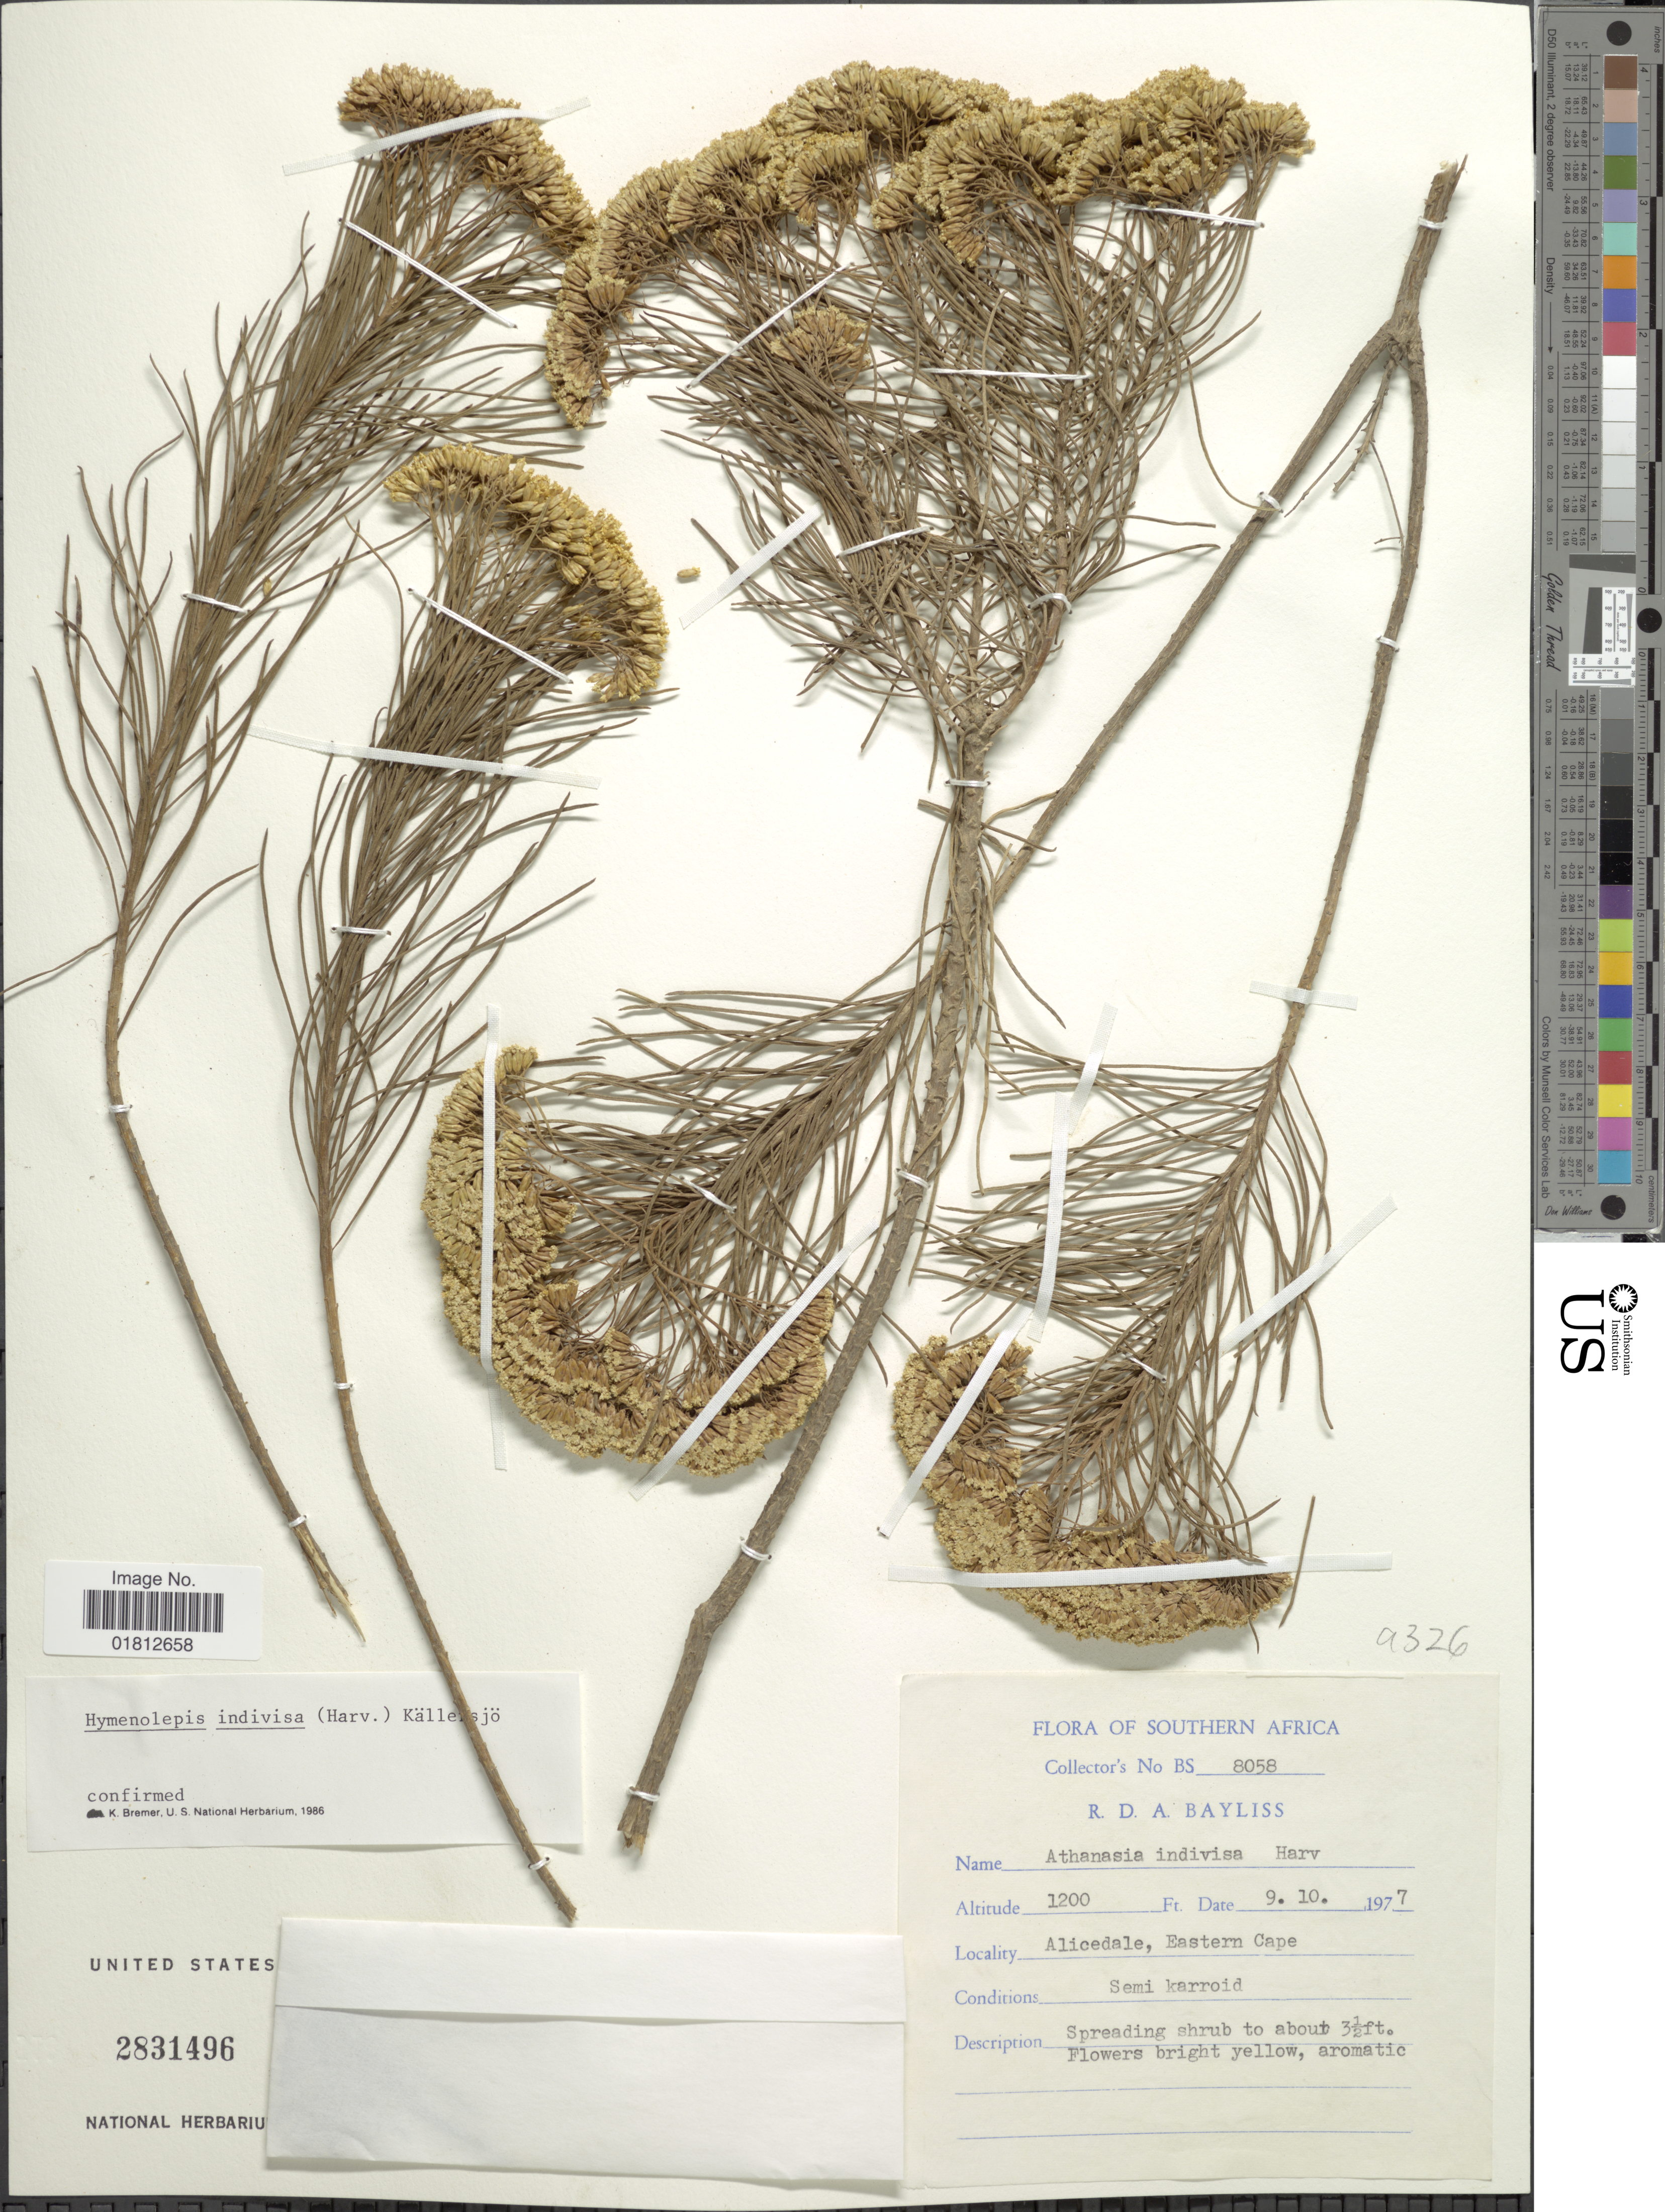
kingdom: Plantae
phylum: Tracheophyta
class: Magnoliopsida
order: Asterales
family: Asteraceae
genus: Hymenolepis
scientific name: Hymenolepis indivisa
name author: (Harv.) Källersjö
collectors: R. Bayliss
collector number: BS8058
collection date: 1977-10-09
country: South Africa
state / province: Eastern Cape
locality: Southern Africa, Alicedale, Eastern Cape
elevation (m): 366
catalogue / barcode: US 2831496